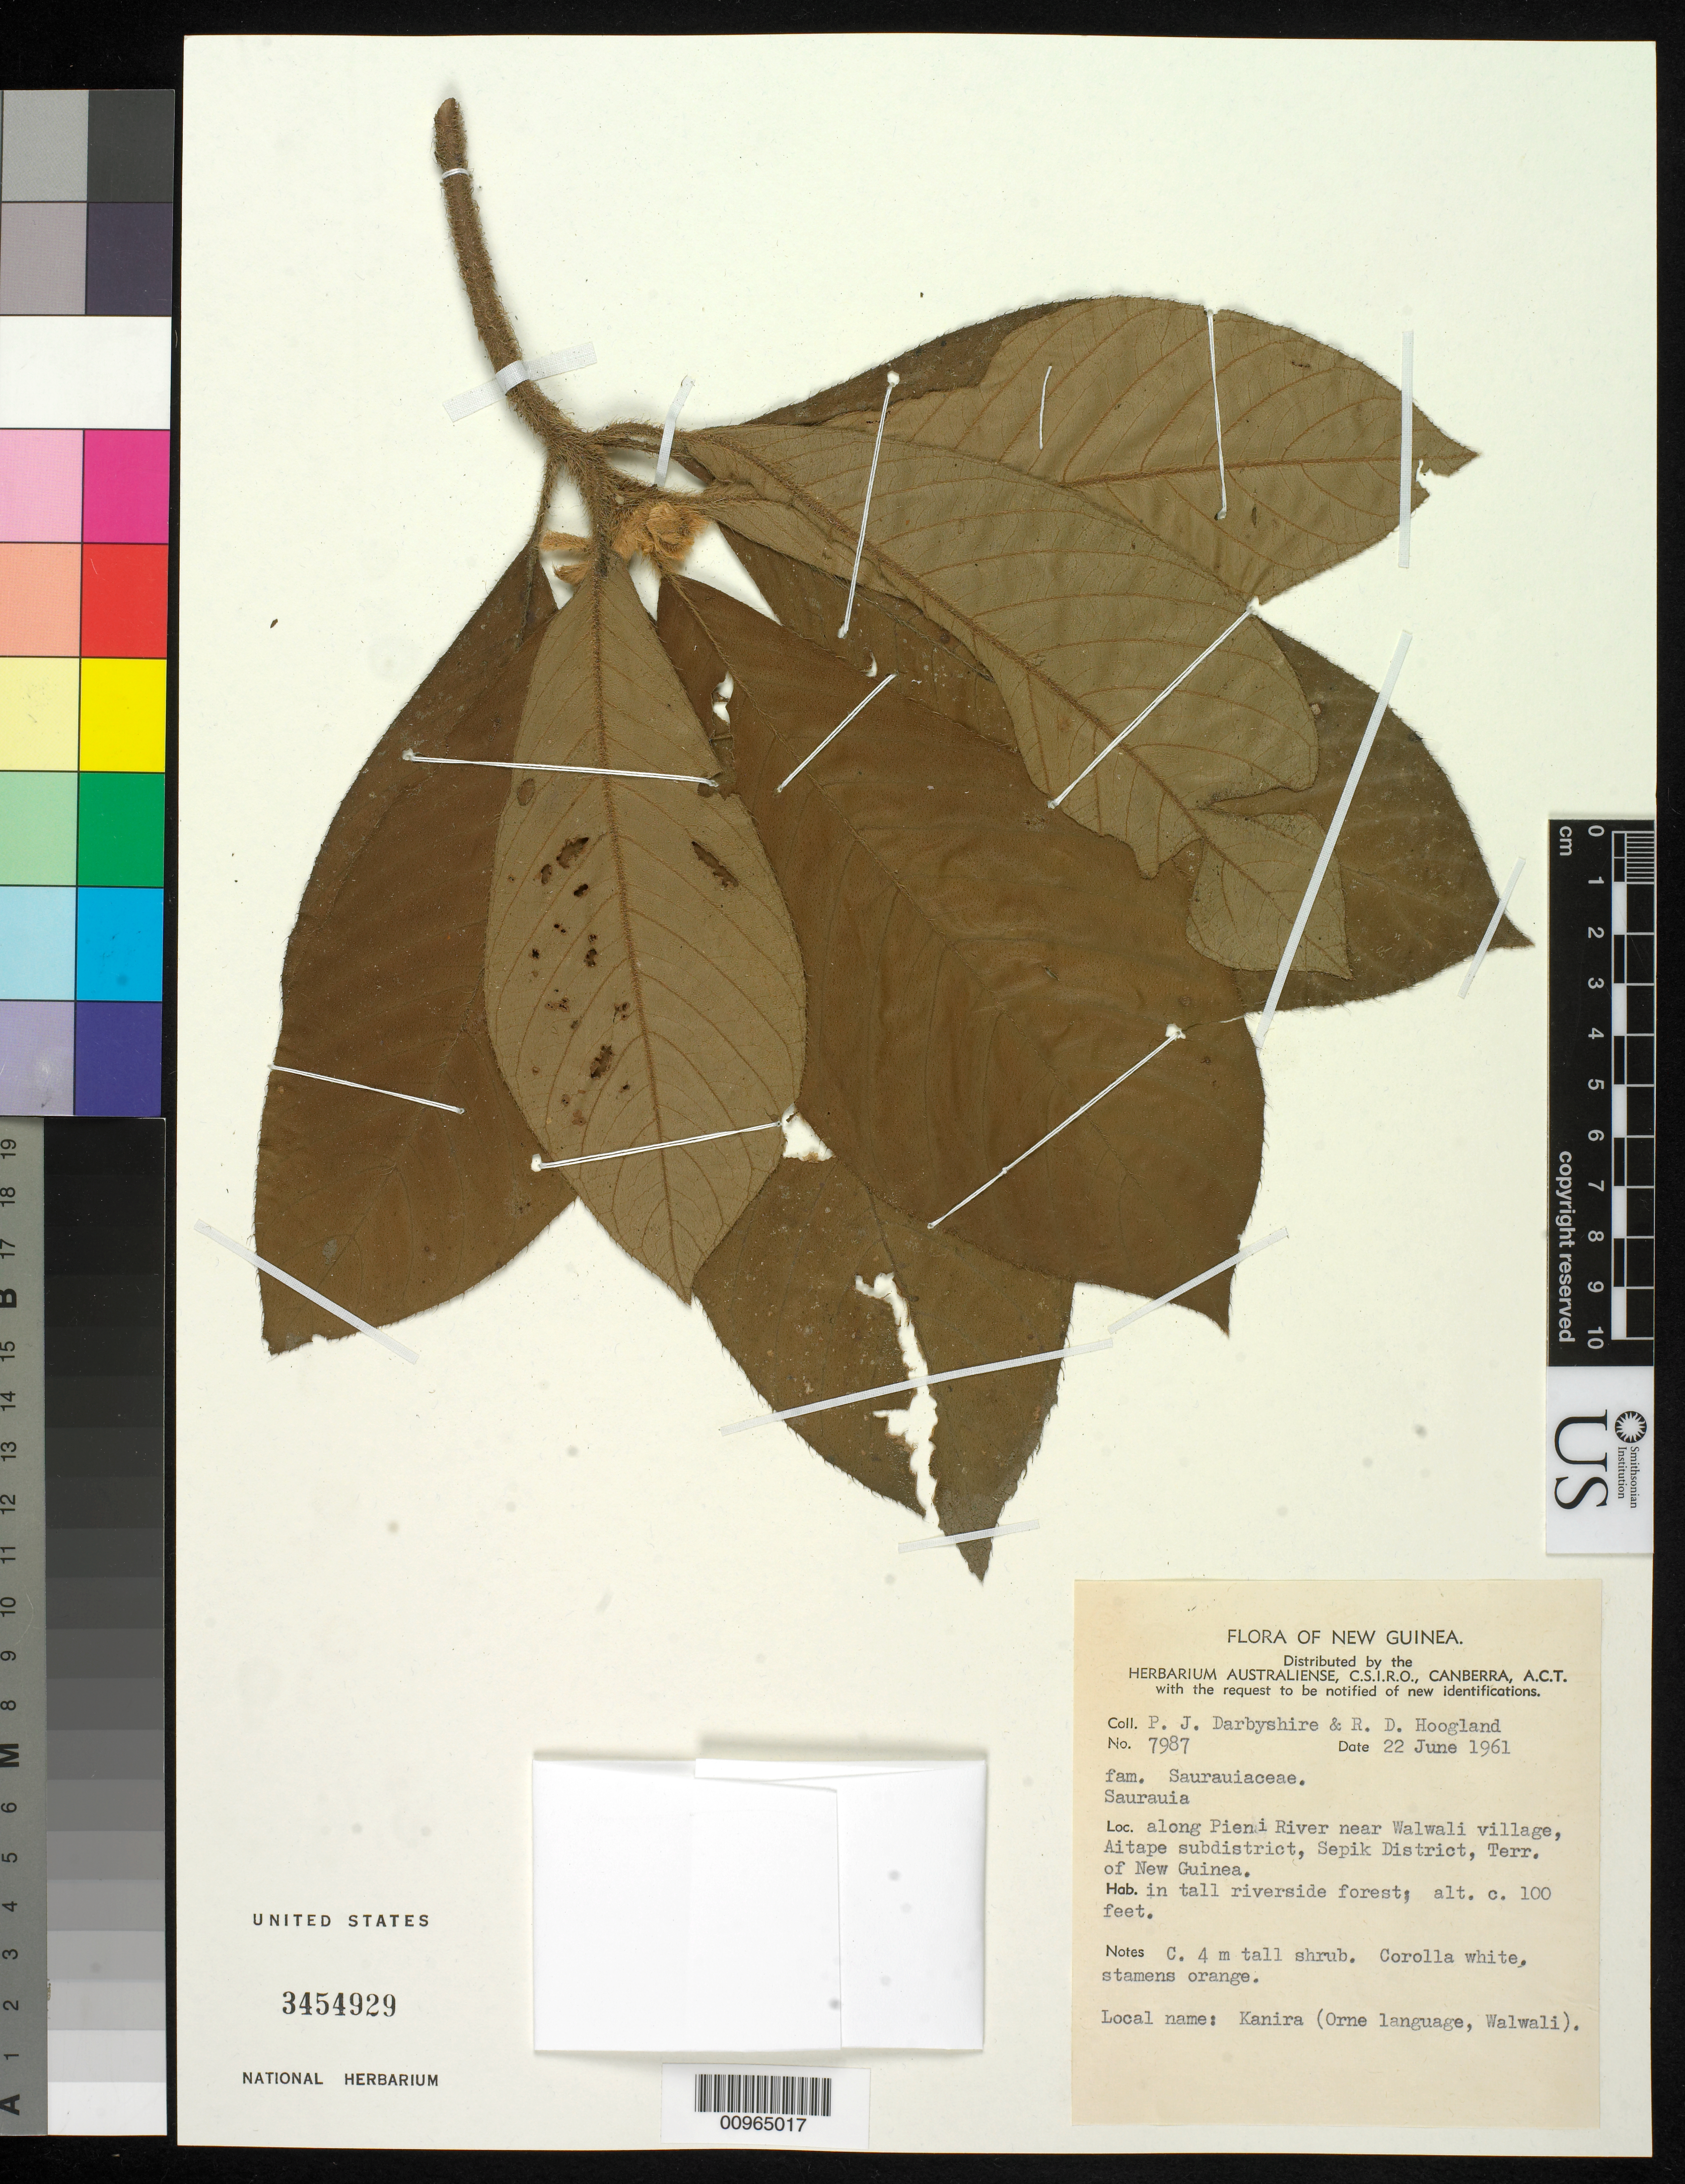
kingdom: Plantae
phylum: Tracheophyta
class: Magnoliopsida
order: Ericales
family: Actinidiaceae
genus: Saurauia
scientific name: Saurauia sp.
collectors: P. Darbyshire & R. D. Hoogland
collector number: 7987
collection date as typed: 22 Jun 1961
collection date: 1961-06-22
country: Papua New Guinea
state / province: Sandaun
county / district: Aitape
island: New Guinea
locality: Along Pieni River near Walwali village.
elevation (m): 30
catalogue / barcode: US 3454929